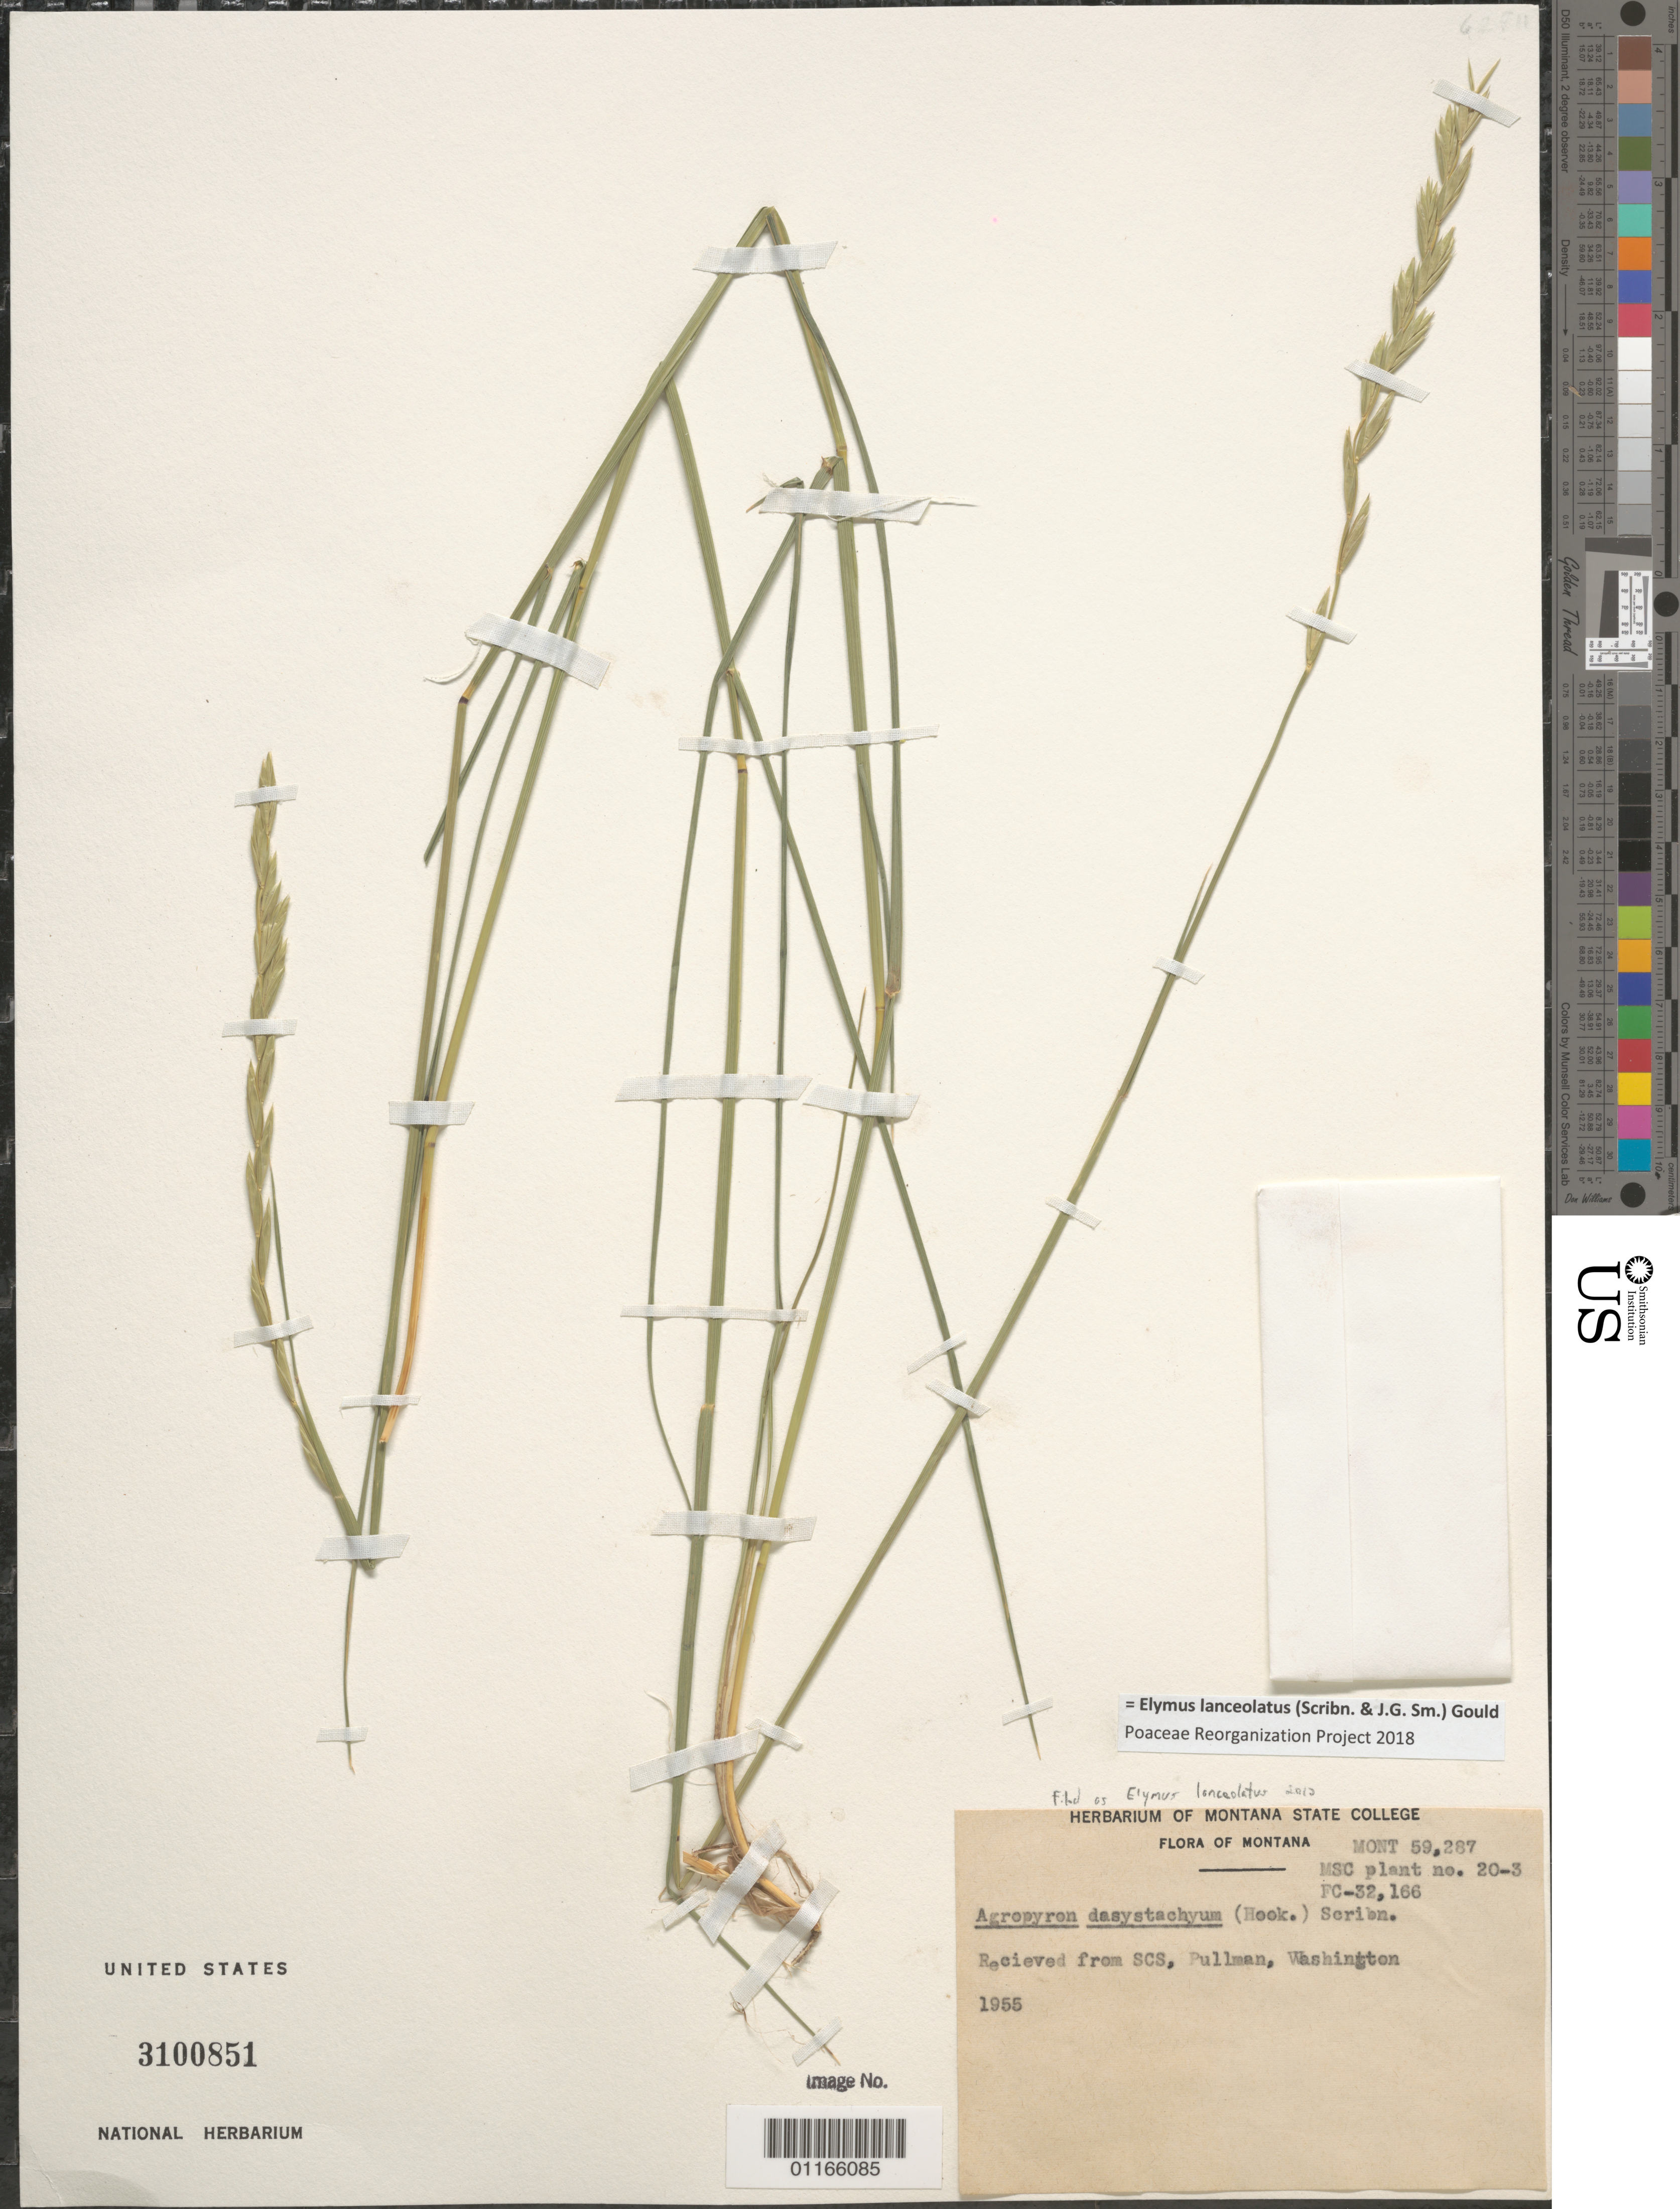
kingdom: Plantae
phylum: Tracheophyta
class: Liliopsida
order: Poales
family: Poaceae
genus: Elymus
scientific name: Elymus lanceolatus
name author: (Scribn. & J.G. Sm.) Gould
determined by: Poaceae Reorganization Project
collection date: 1955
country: United States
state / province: Washington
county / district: Whitman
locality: Received from SCS, Pullman, Washington.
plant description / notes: MONT 59,287 MSC plant no. 20-3 FC-32,166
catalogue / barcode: US 3100851